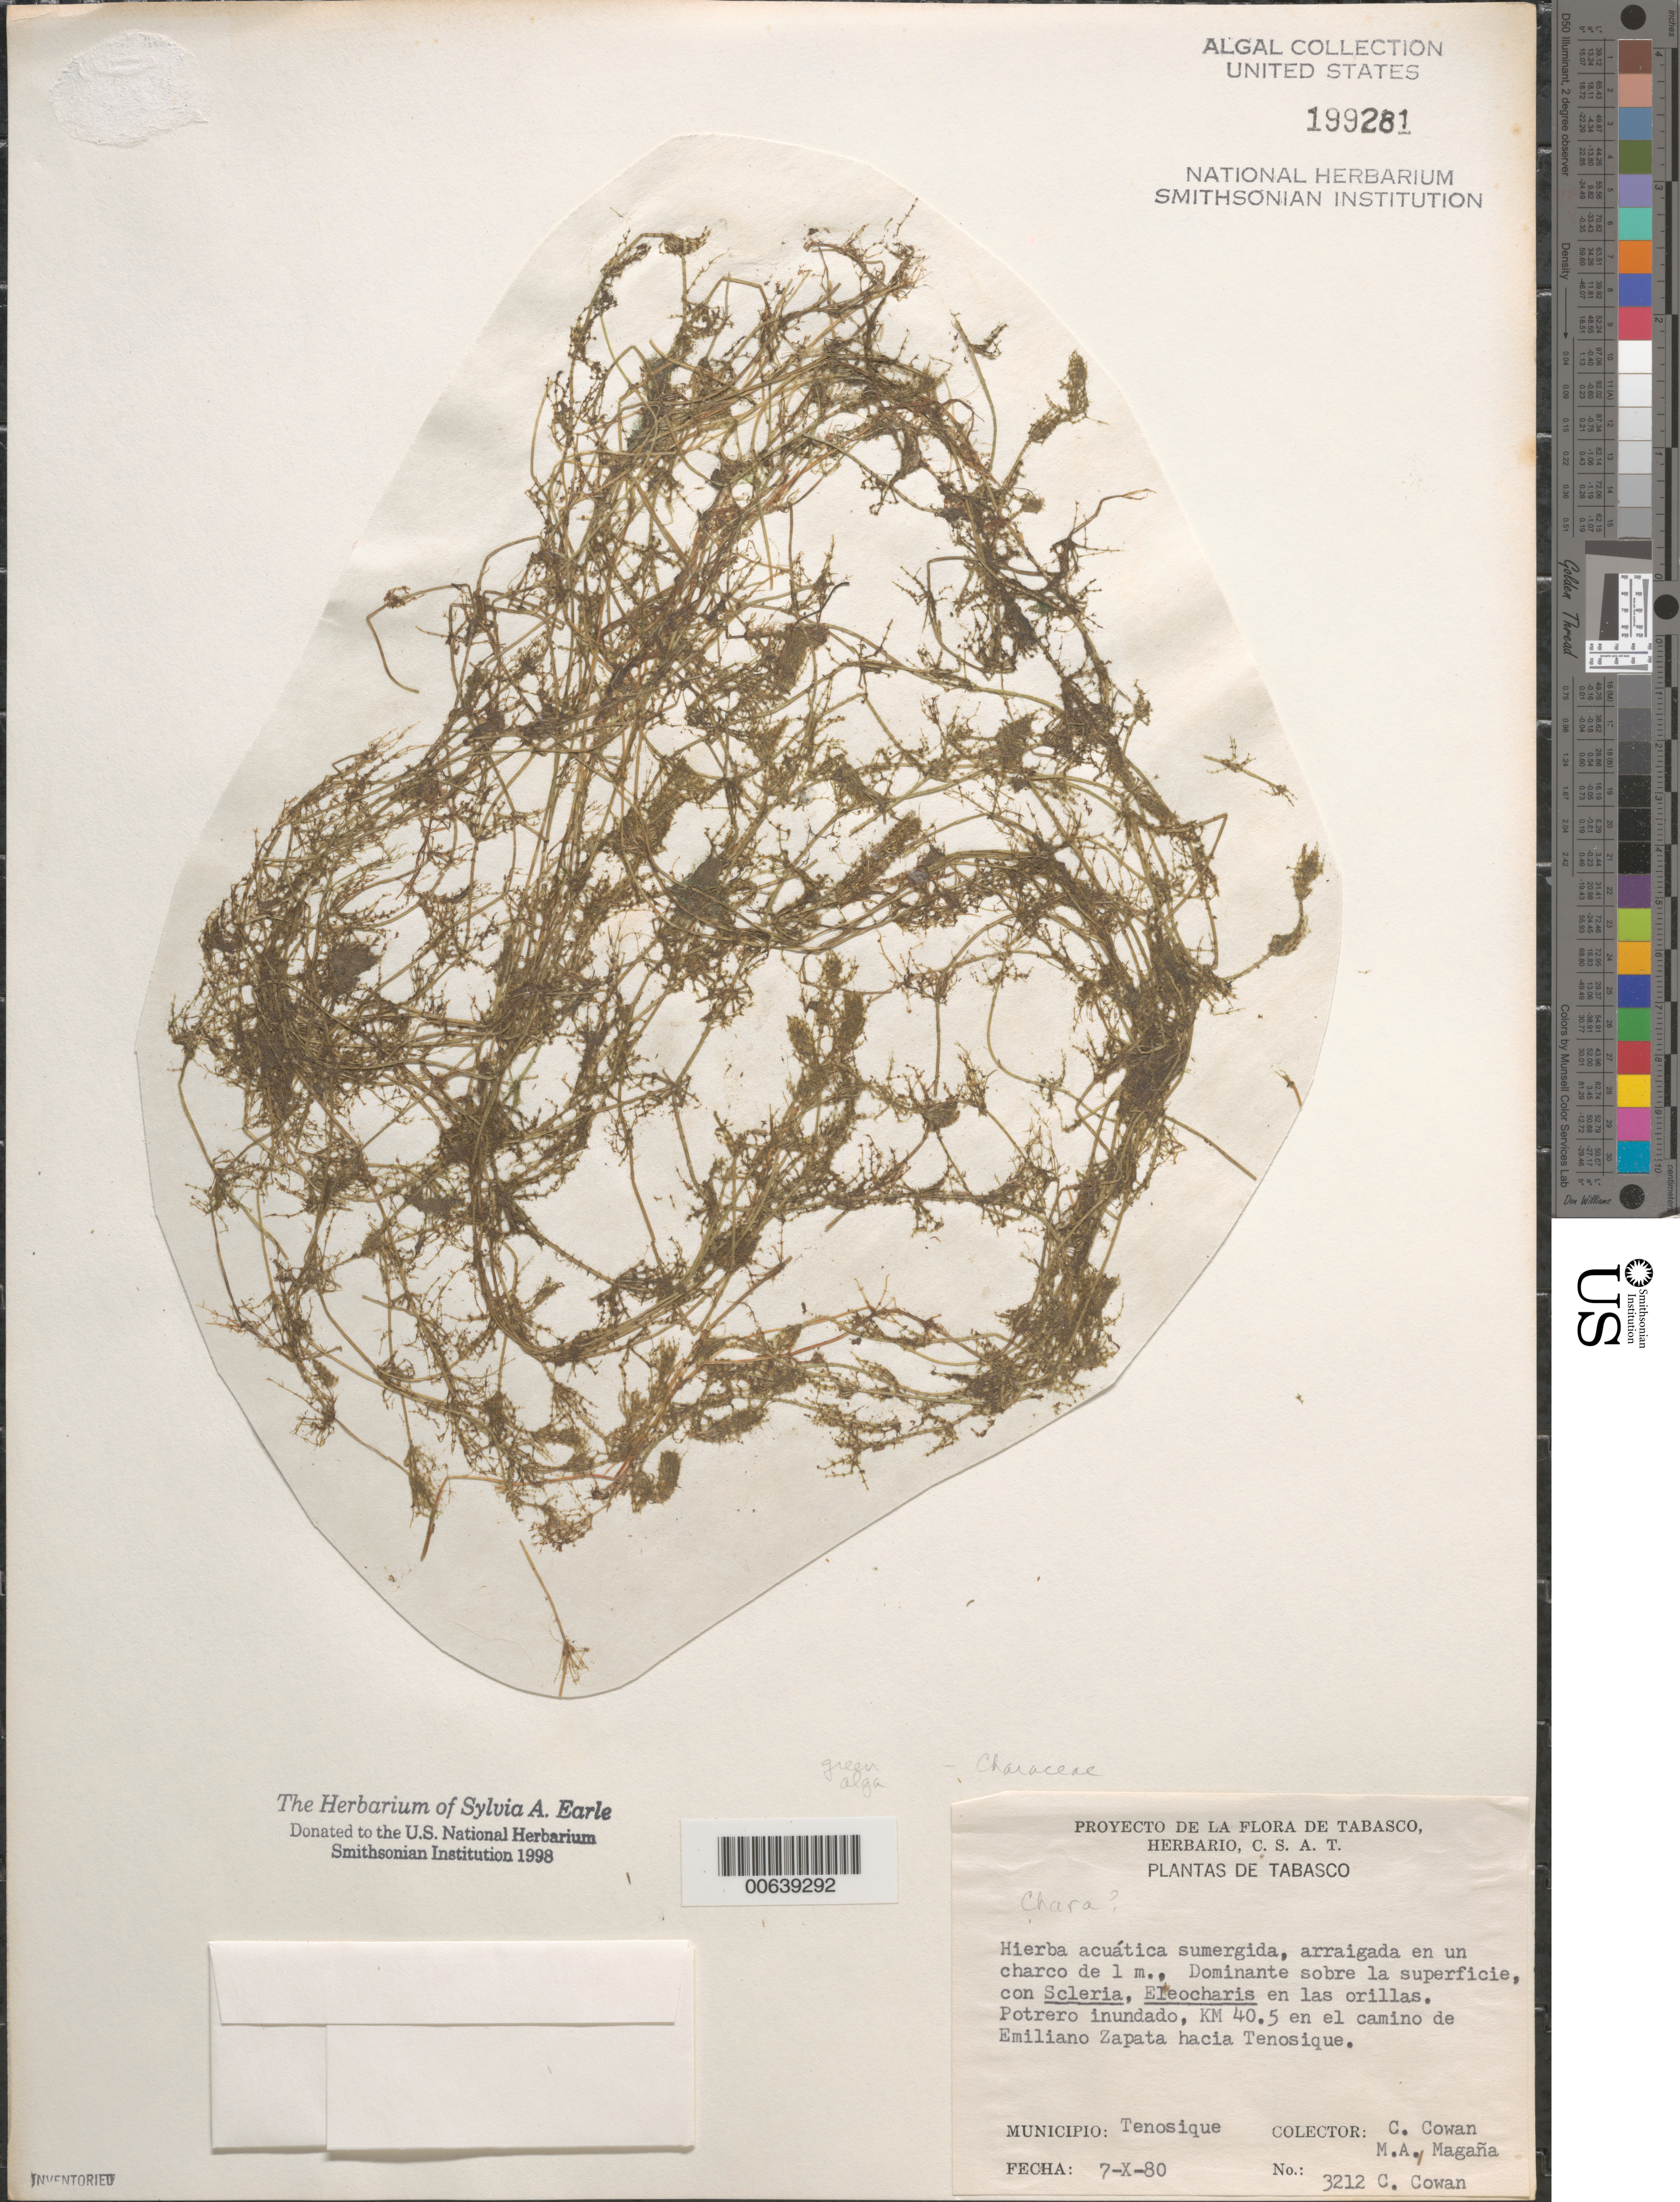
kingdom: Plantae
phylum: Charophyta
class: Charophyceae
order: Charales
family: Characeae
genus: Chara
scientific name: Chara sp.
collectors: C. Cowan & M. Magana A.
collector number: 3212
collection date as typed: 07 Oct 1980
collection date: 1980-10-07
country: Mexico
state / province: Tabasco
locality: Municipio of Tenosique, km 40.5 on Emiliano Zapata Road to Tenosique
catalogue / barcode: US 199281